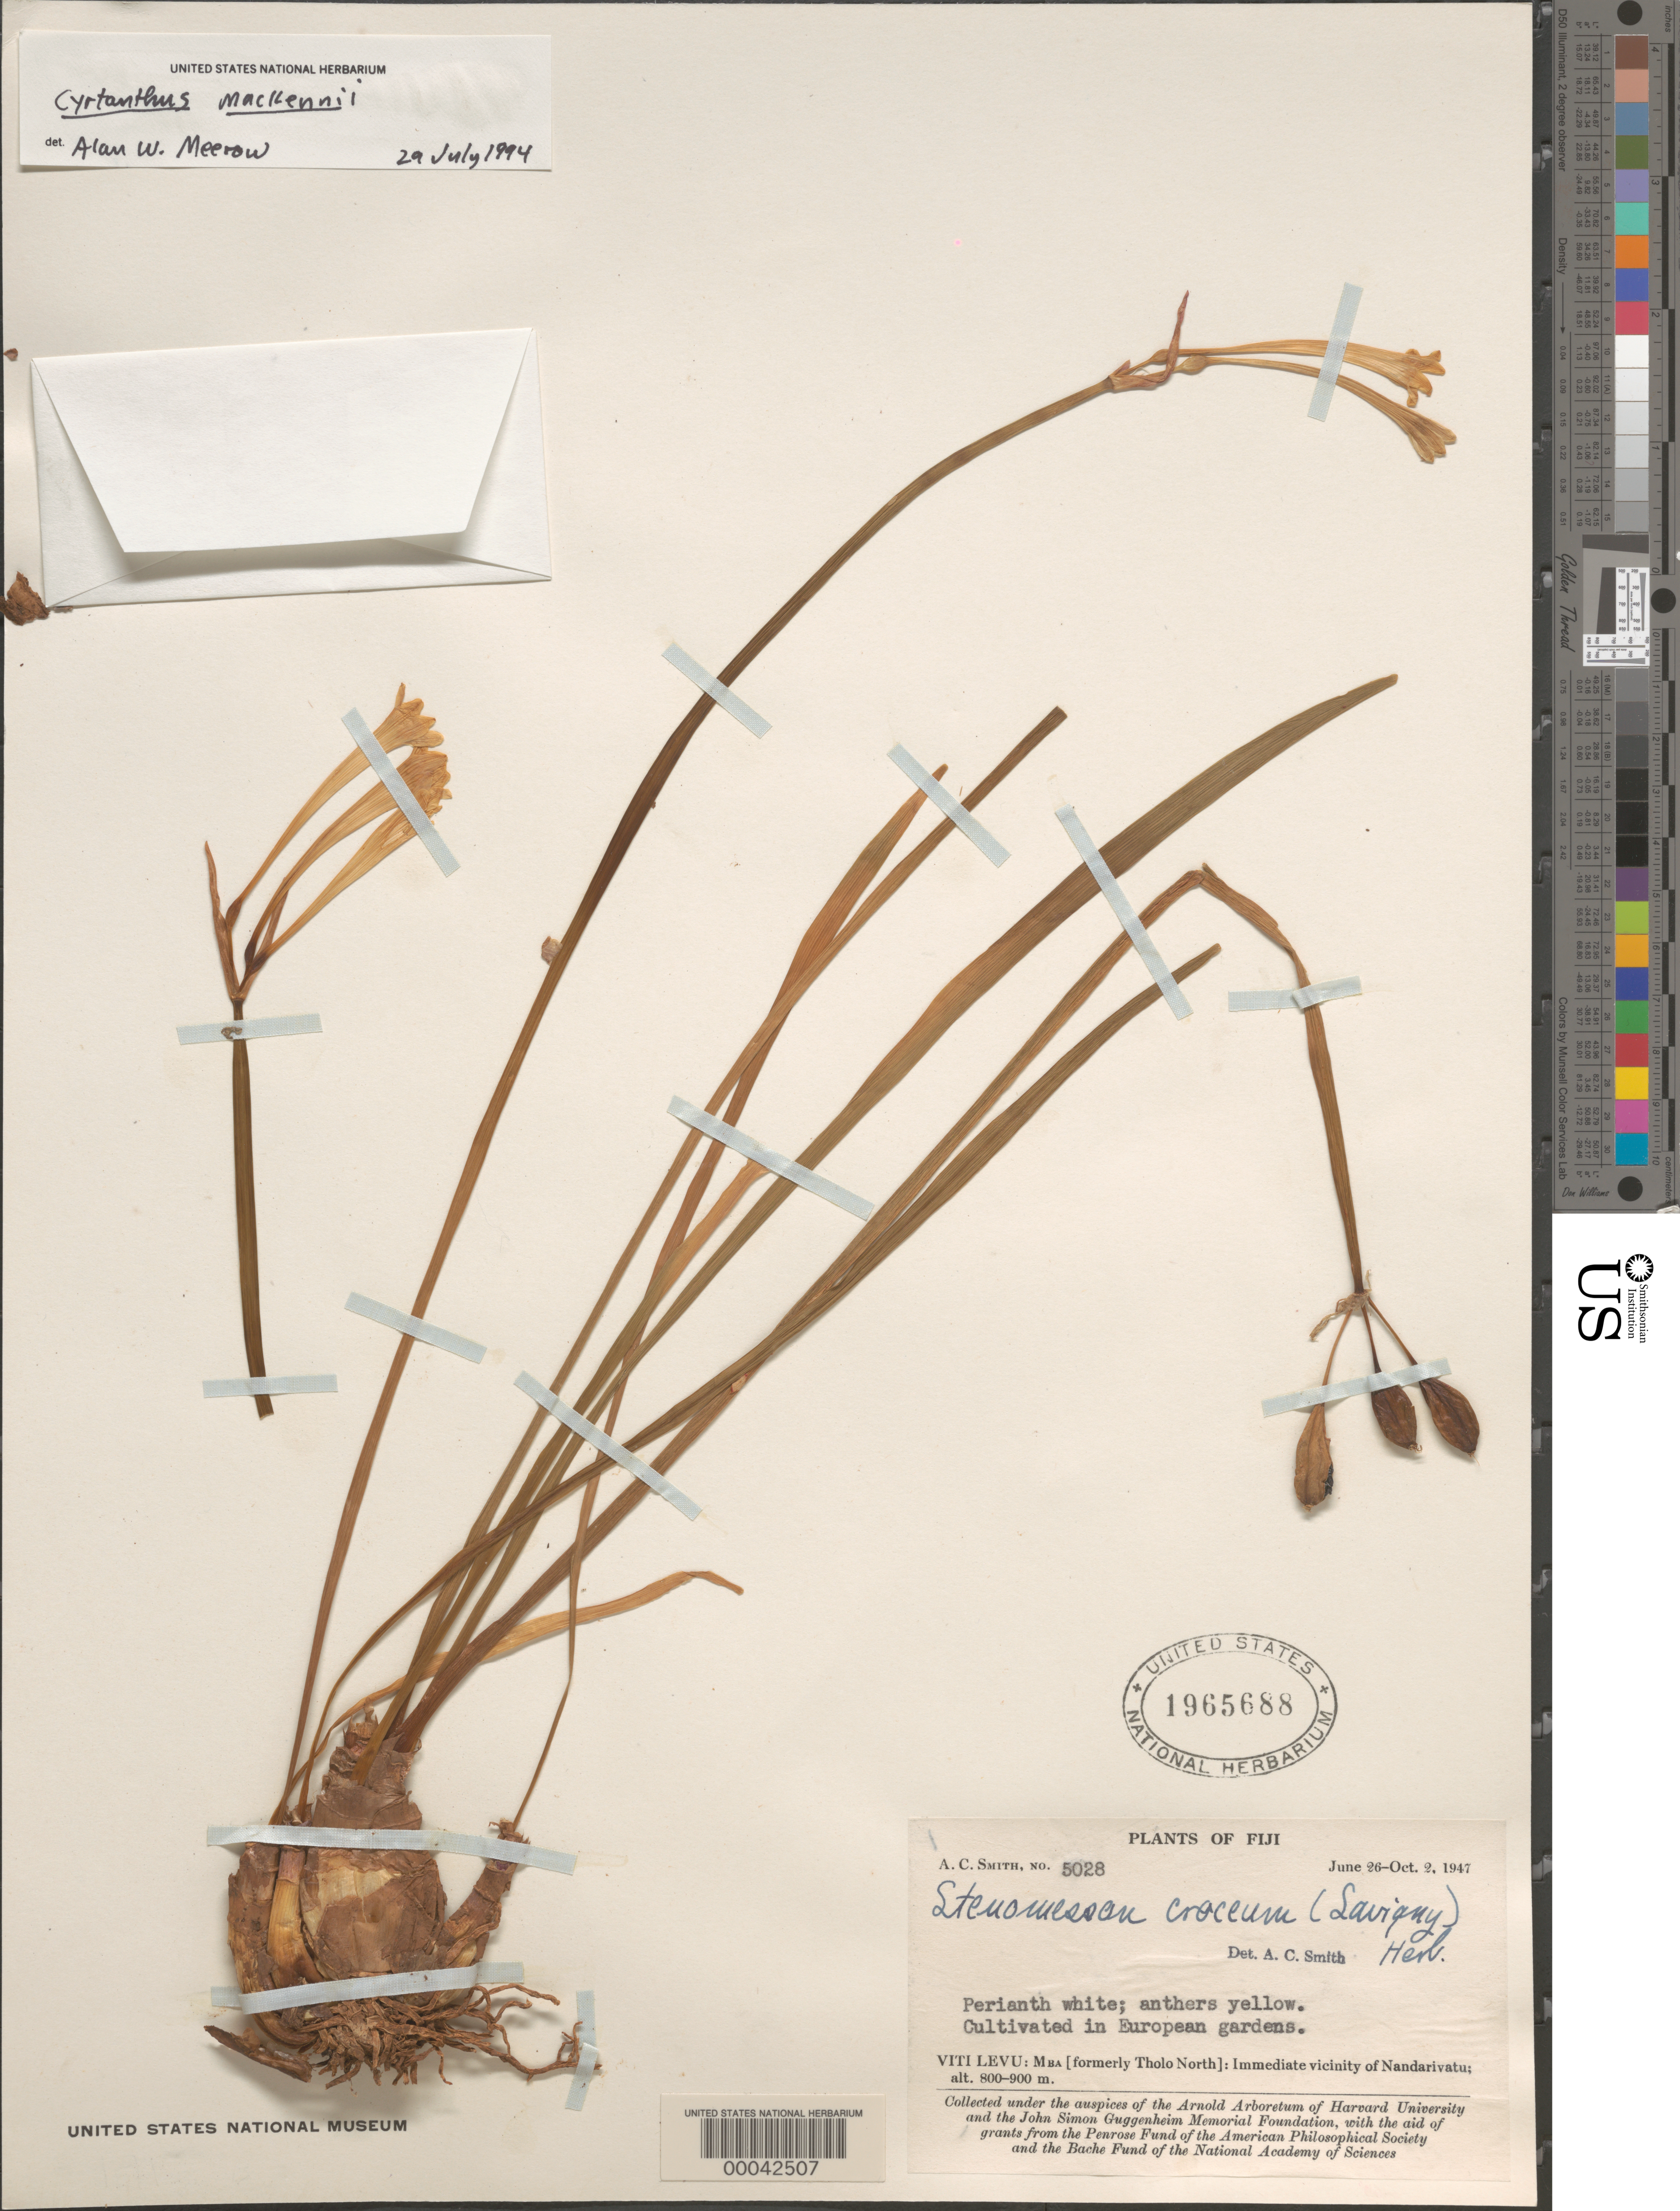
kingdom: Plantae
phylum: Tracheophyta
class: Liliopsida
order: Asparagales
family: Amaryllidaceae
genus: Cyrtanthus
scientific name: Cyrtanthus mackenii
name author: Hook. f.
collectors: A. C. Smith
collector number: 5028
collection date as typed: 26 Jun 1947 to 02 Oct 1947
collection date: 1947-06-26/1947-10-02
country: Fiji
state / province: Western Division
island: Viti Levu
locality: Mba Prov.: immediate vicinity of Nandarivatu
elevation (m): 800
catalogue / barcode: US 1965688